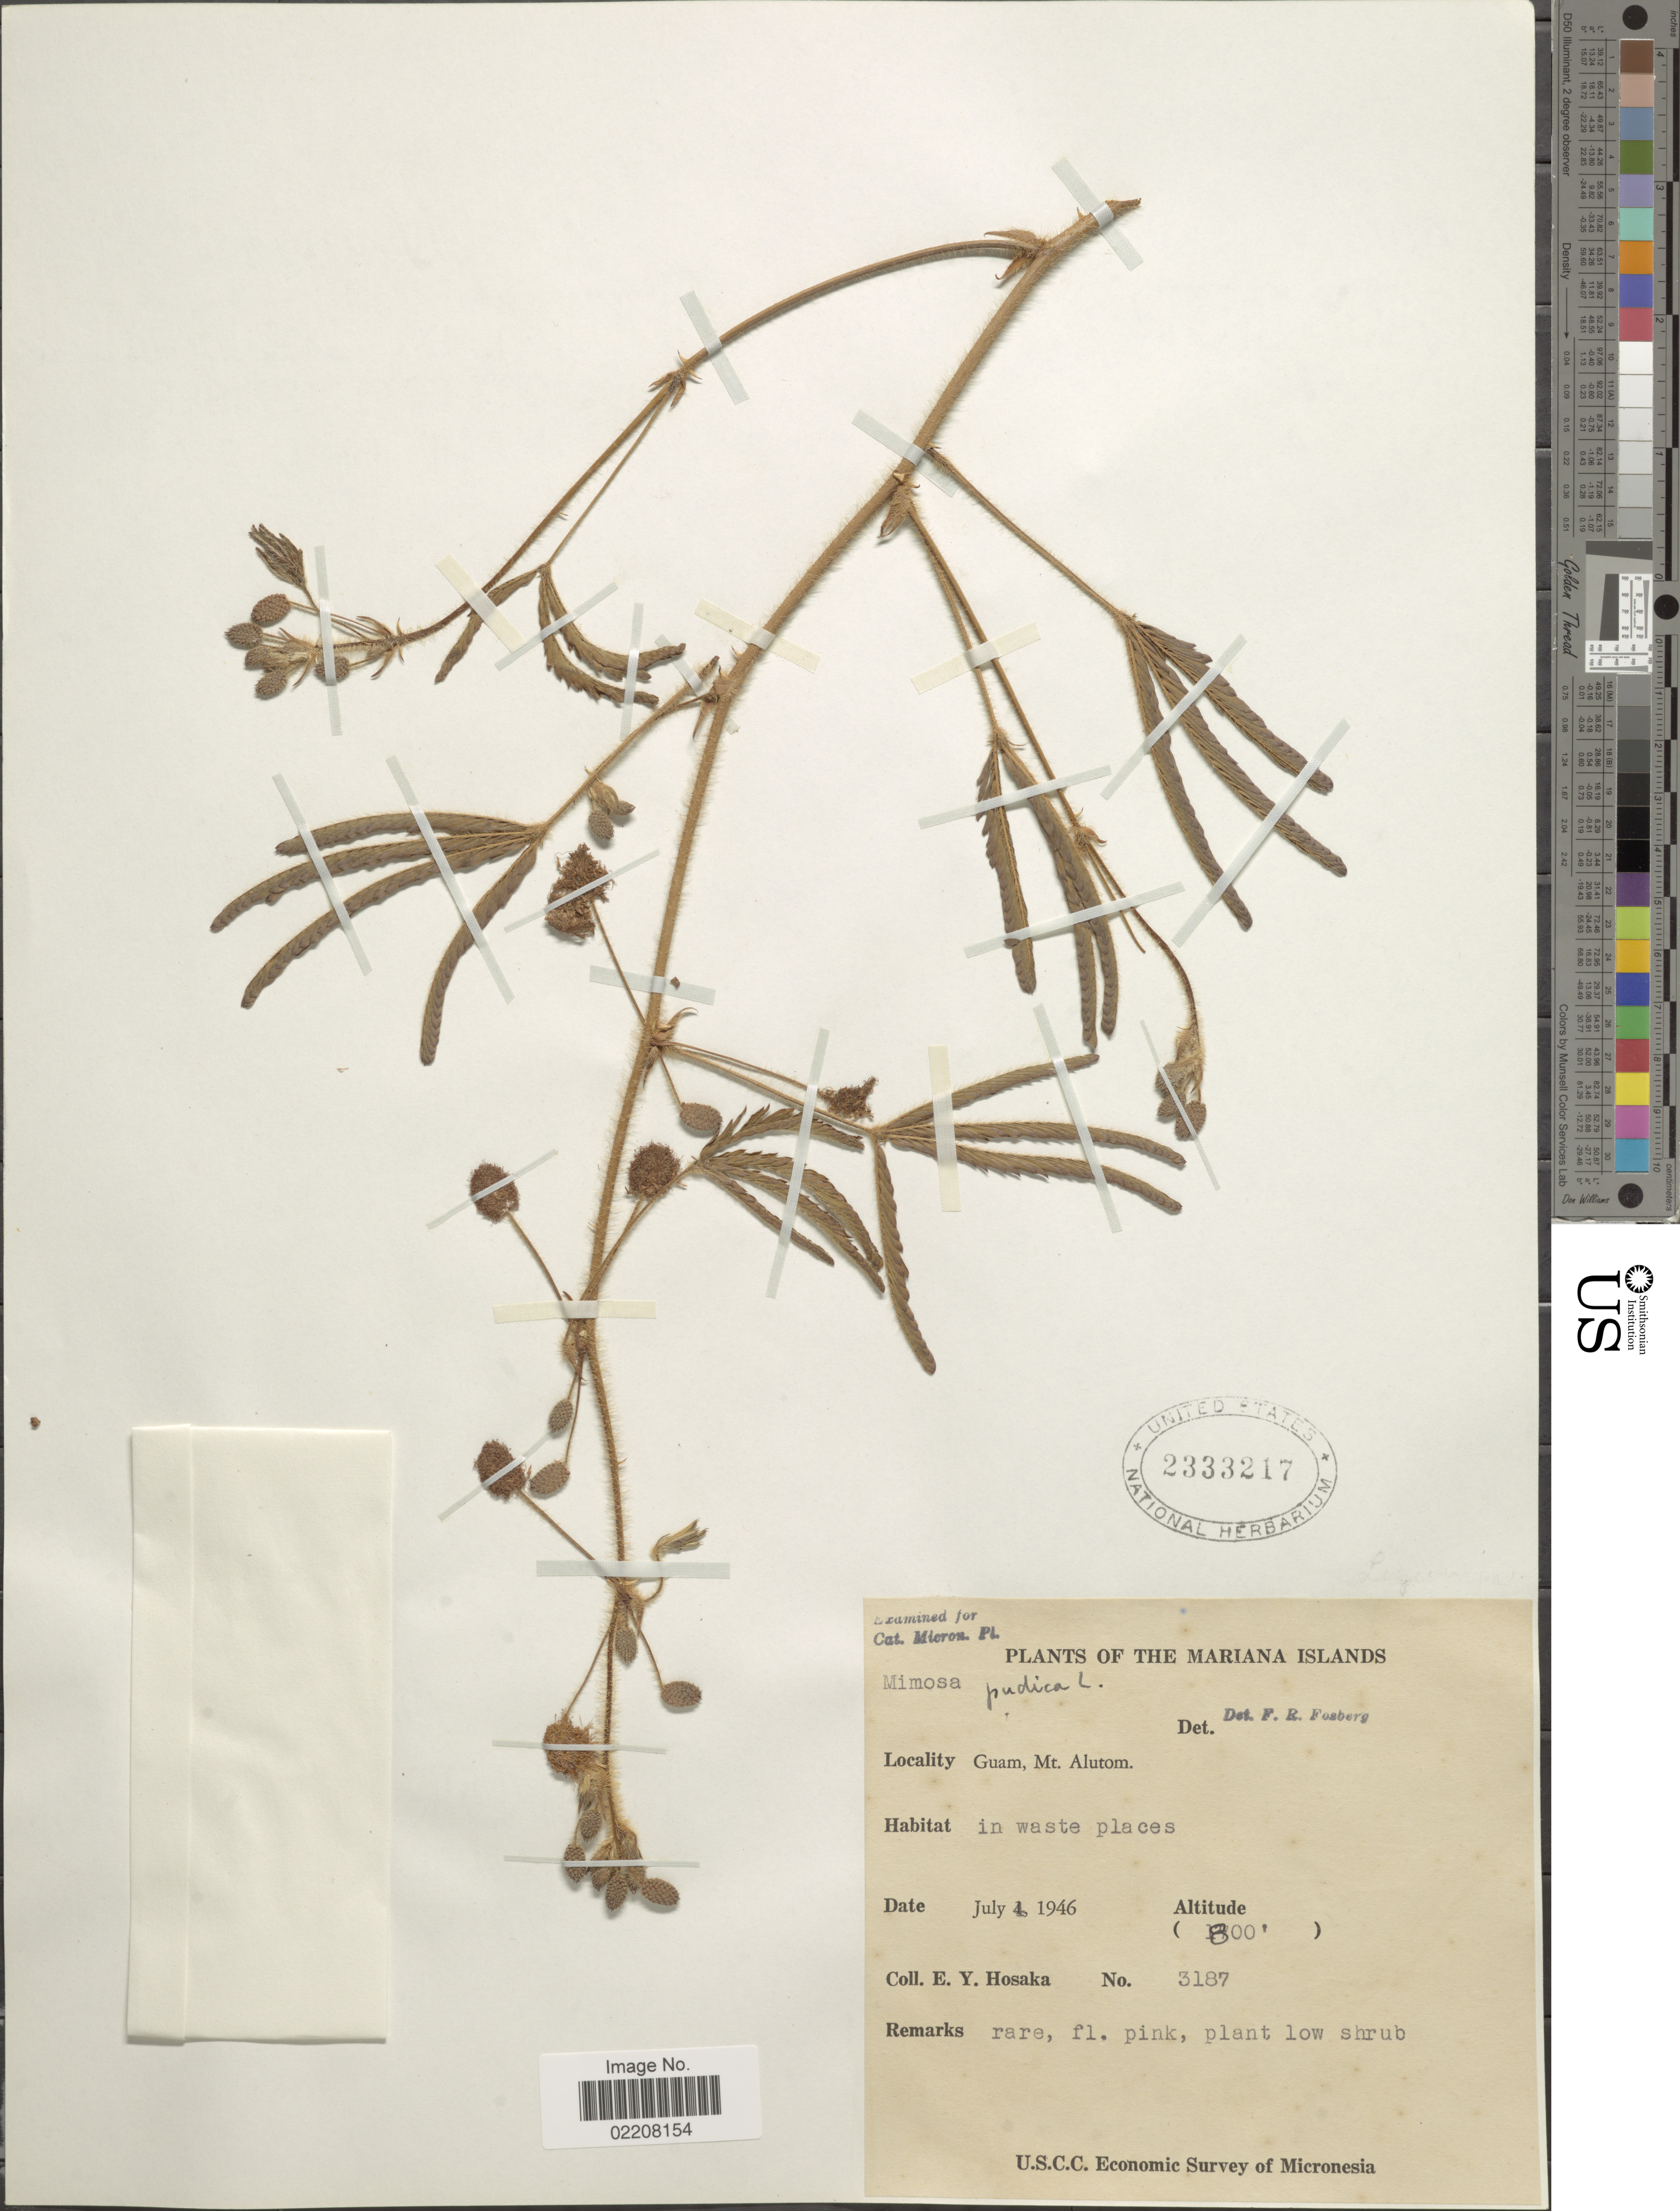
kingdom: Plantae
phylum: Tracheophyta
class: Magnoliopsida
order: Fabales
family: Fabaceae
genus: Mimosa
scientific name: Mimosa pudica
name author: L.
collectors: E. Y. Hosaka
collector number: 3187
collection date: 1946-07-04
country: Guam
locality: Mariana Islands. Mt. Alutom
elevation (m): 244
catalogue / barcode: US 2333217